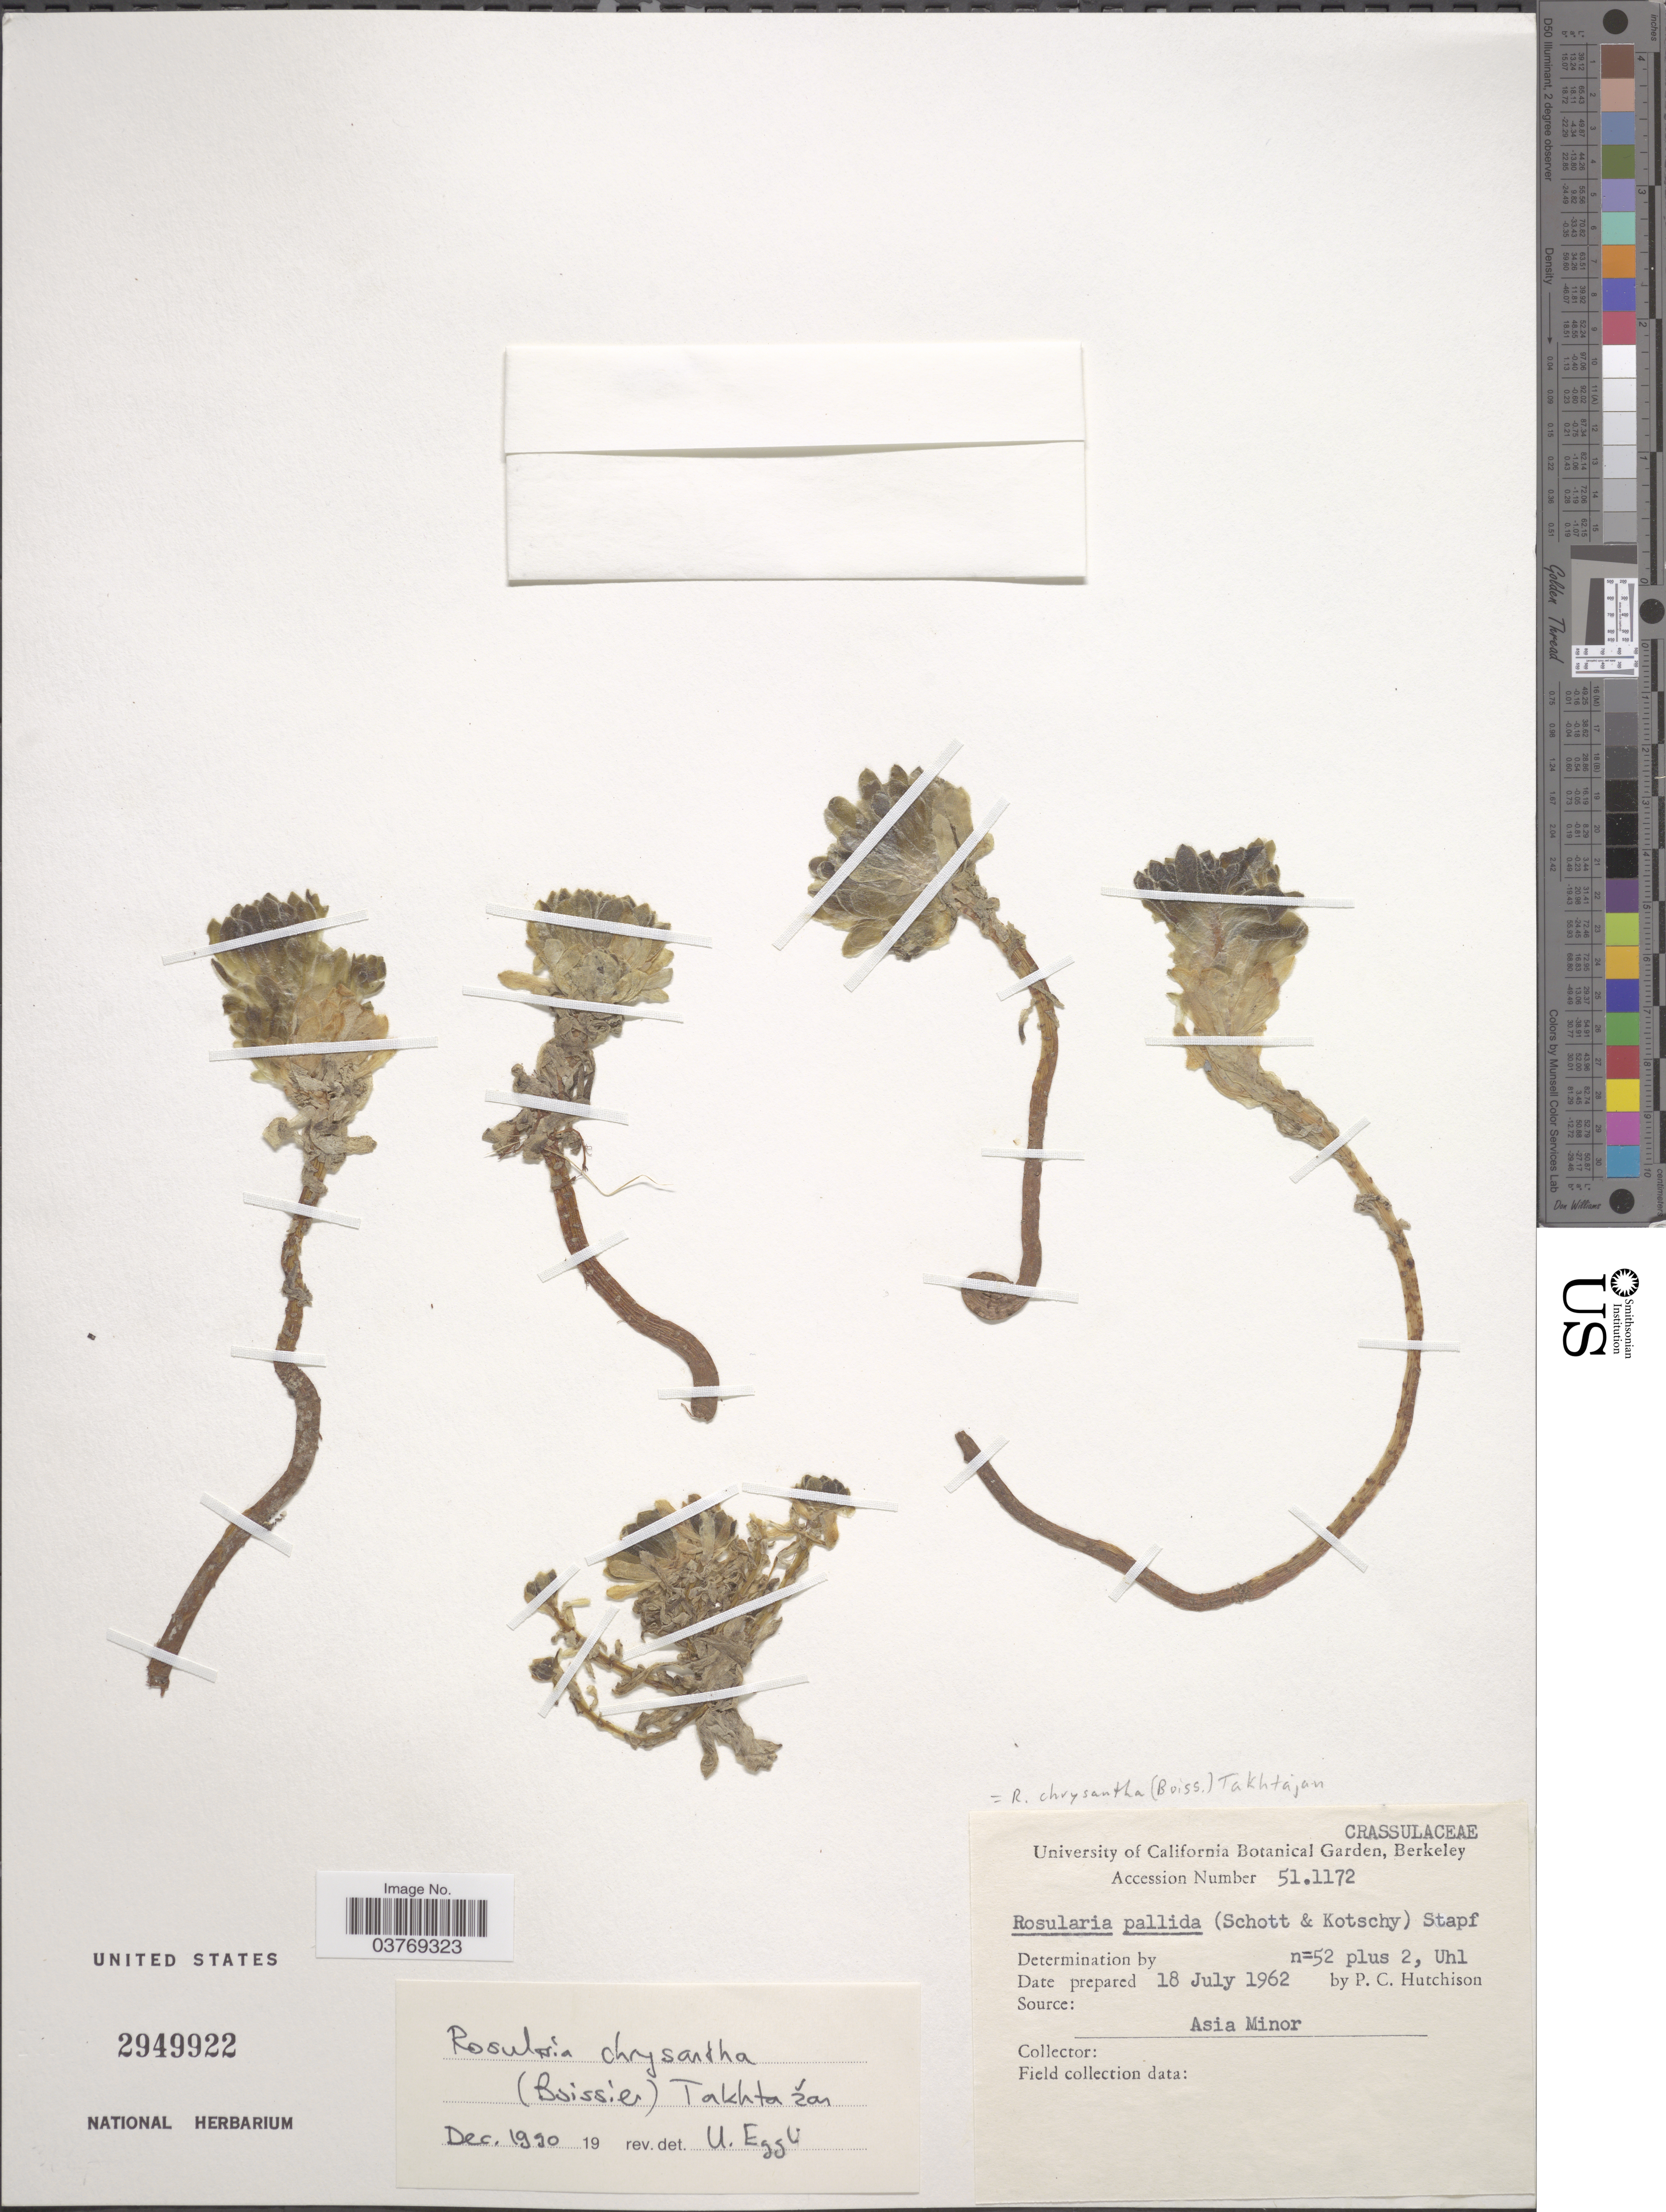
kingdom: Plantae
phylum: Tracheophyta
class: Magnoliopsida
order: Saxifragales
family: Crassulaceae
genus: Chaloupkaea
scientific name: Chaloupkaea chrysantha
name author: (Boiss. & Heldr.) Niederle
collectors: P. C. Hutchison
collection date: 1962-07-18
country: United States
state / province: California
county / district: Alameda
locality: University of California Botanical Garden, Berkeley.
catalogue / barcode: US 2949922